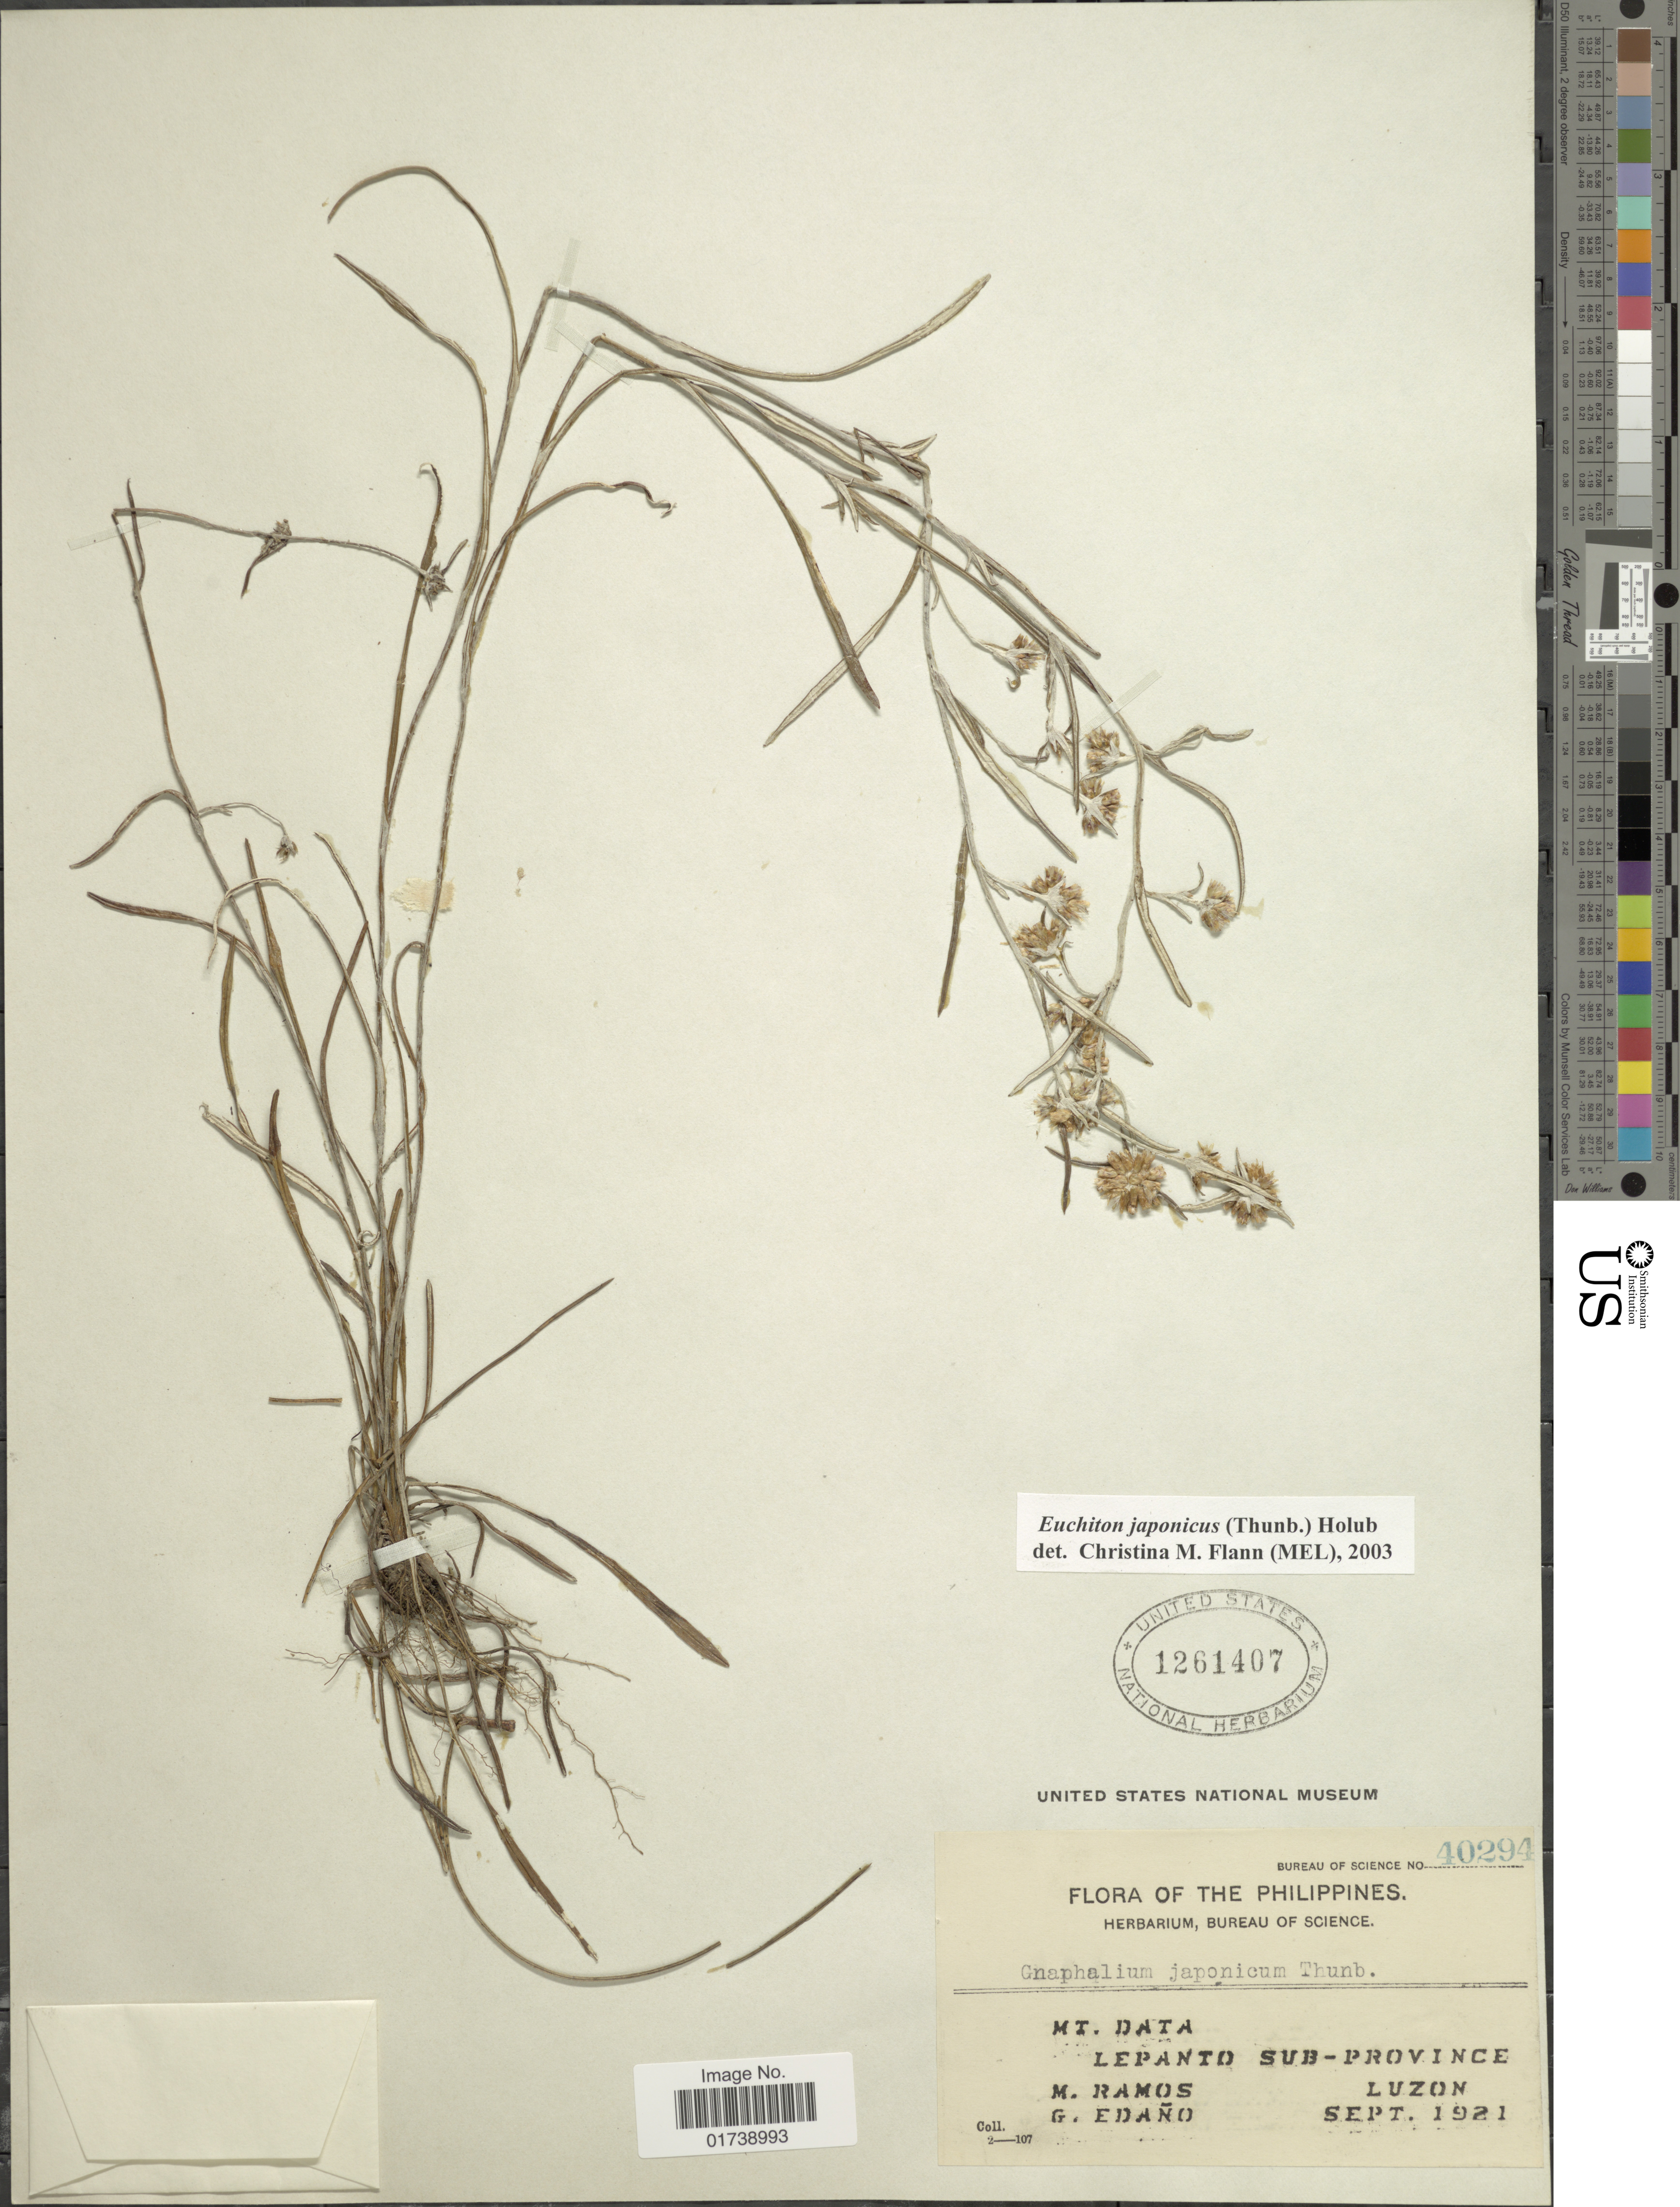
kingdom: Plantae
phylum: Tracheophyta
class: Magnoliopsida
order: Asterales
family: Asteraceae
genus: Euchiton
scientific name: Euchiton japonicus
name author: (Thunb.) Anderb.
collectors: M. Balderamos & G. Edaño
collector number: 40294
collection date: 1921-09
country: Philippines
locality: Mt. Data, Lepanto, Sub-Province, Luzon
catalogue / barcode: US 1261407